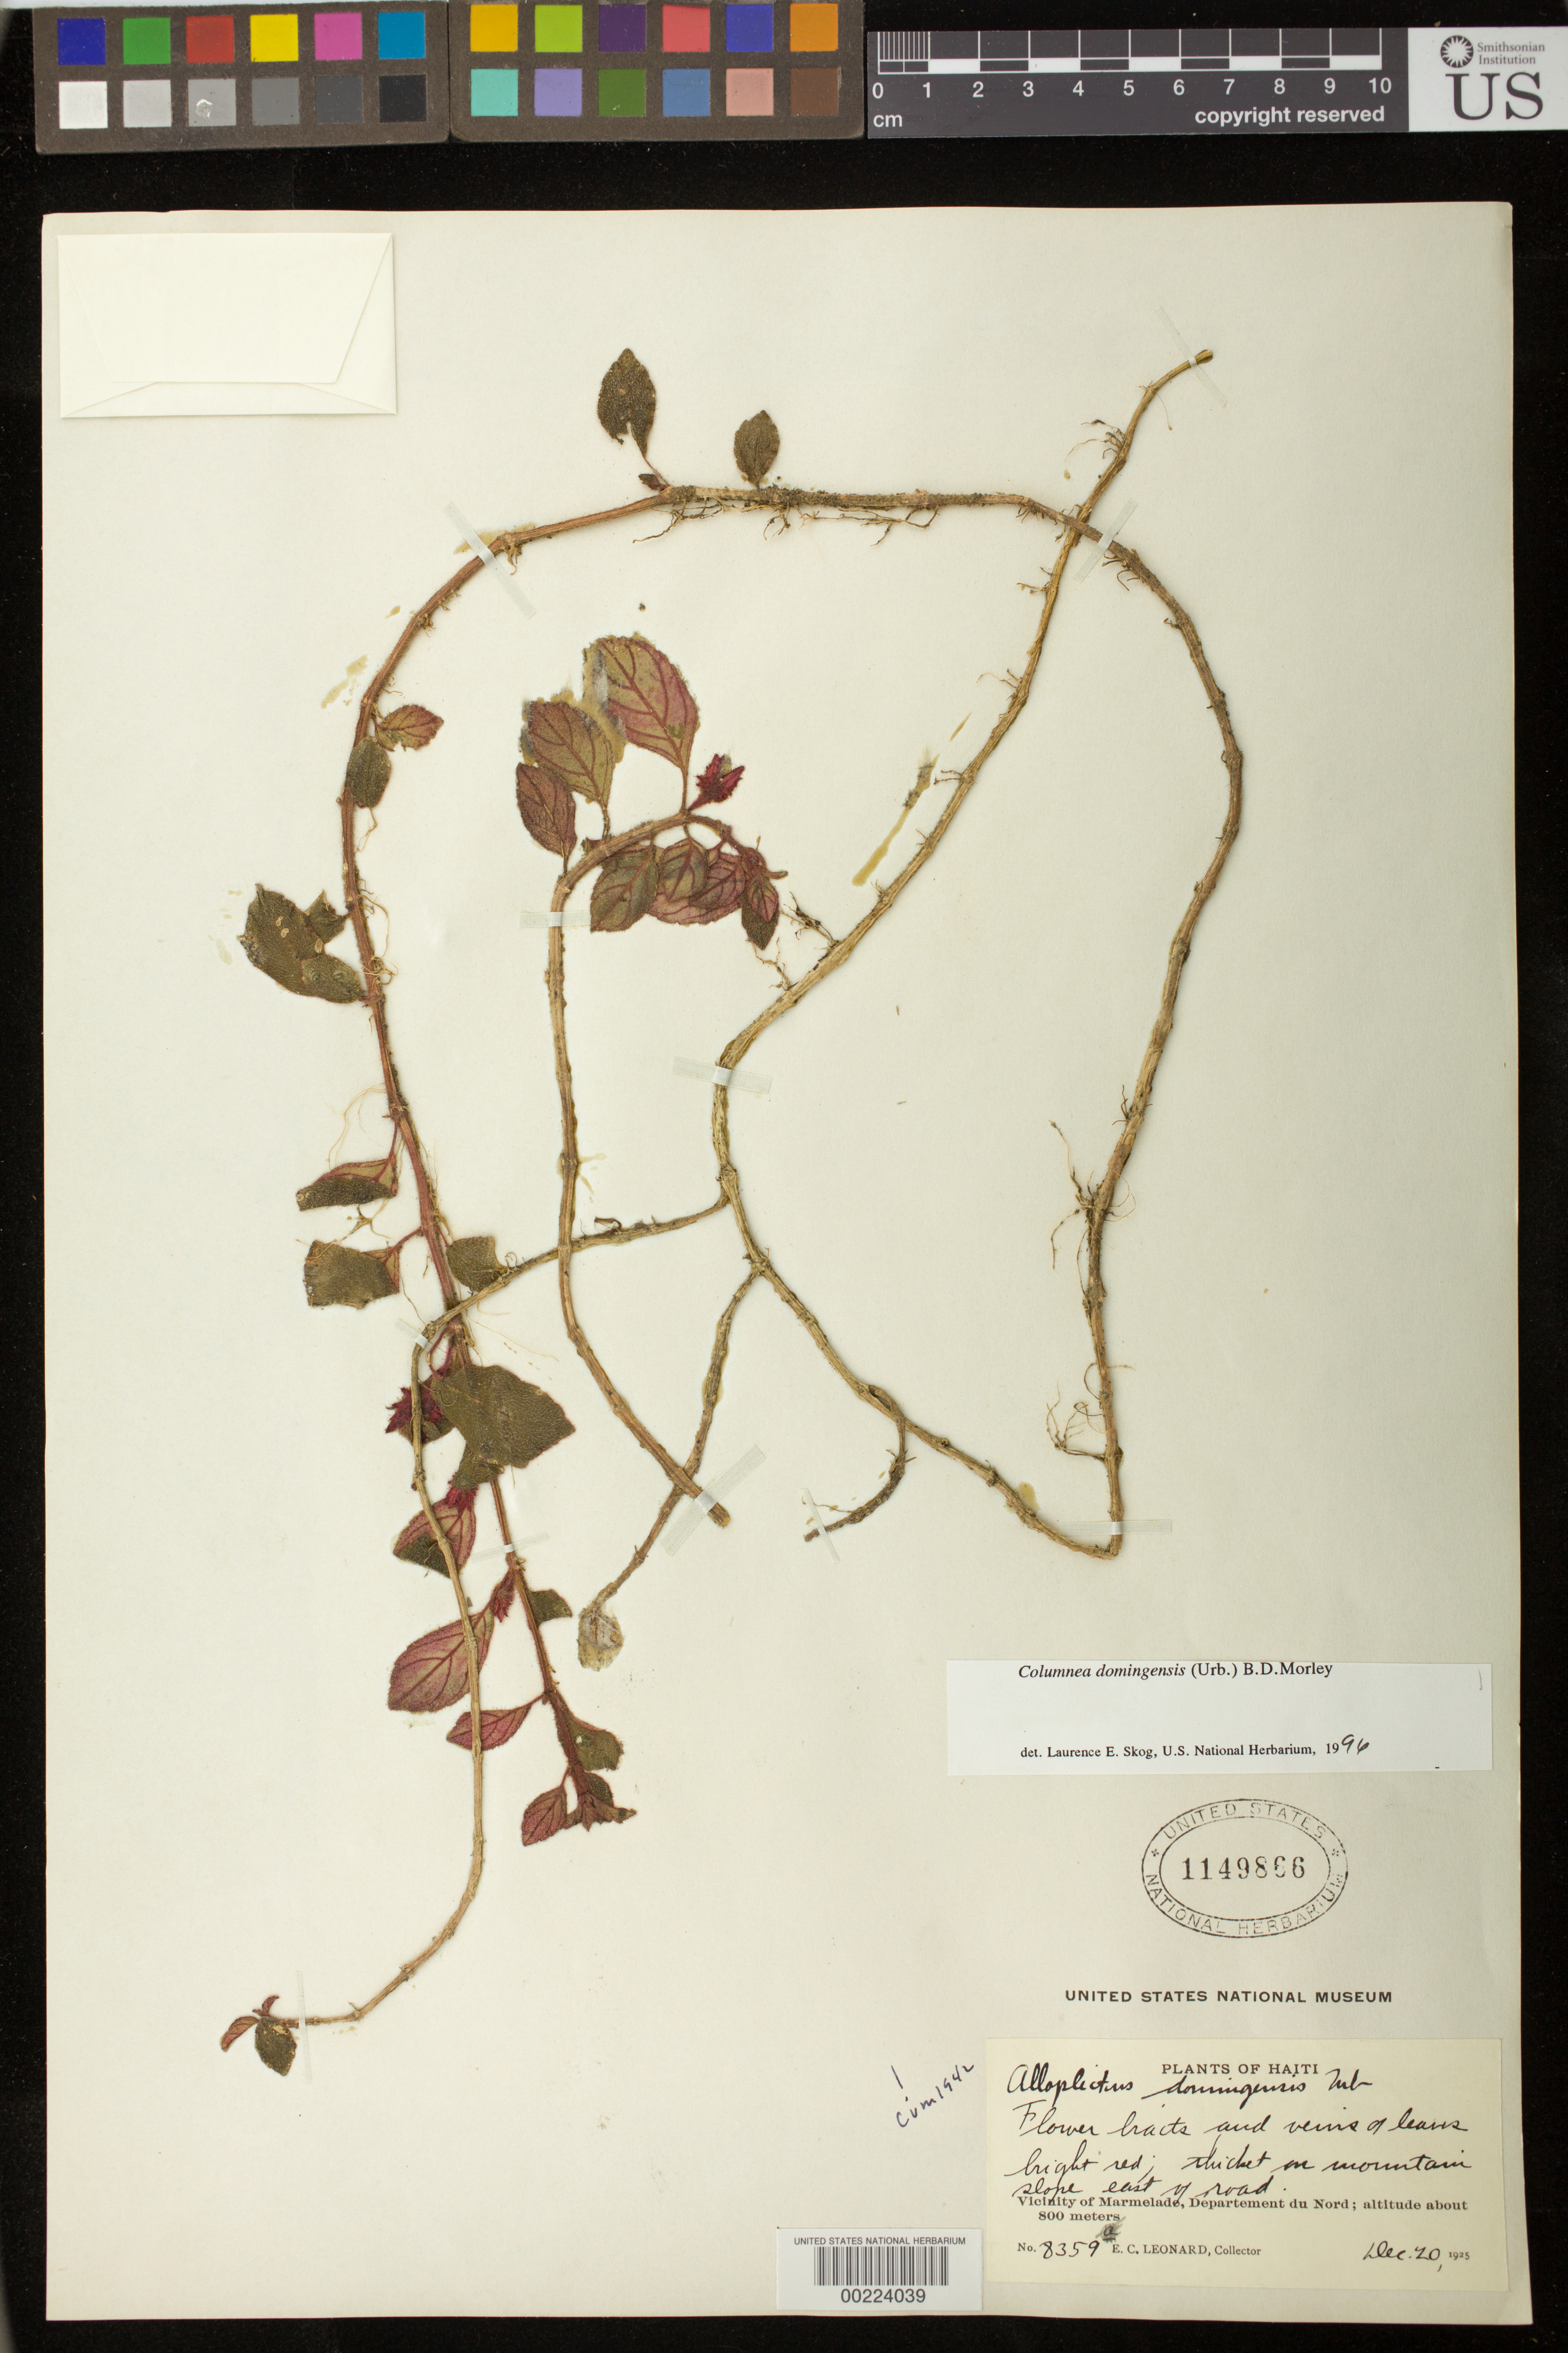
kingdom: Plantae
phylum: Tracheophyta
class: Magnoliopsida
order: Lamiales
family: Gesneriaceae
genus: Columnea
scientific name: Columnea domingensis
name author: (Urb.) B.D. Morley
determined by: Skog, Laurence E.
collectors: E. C. Leonard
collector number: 8359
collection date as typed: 20 Dec 1925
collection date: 1925-12-20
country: Haiti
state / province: Nord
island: Hispaniola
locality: Vicinity of Marmelade, E of road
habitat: Thicket on mountain slope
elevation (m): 800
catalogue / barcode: US 1149866